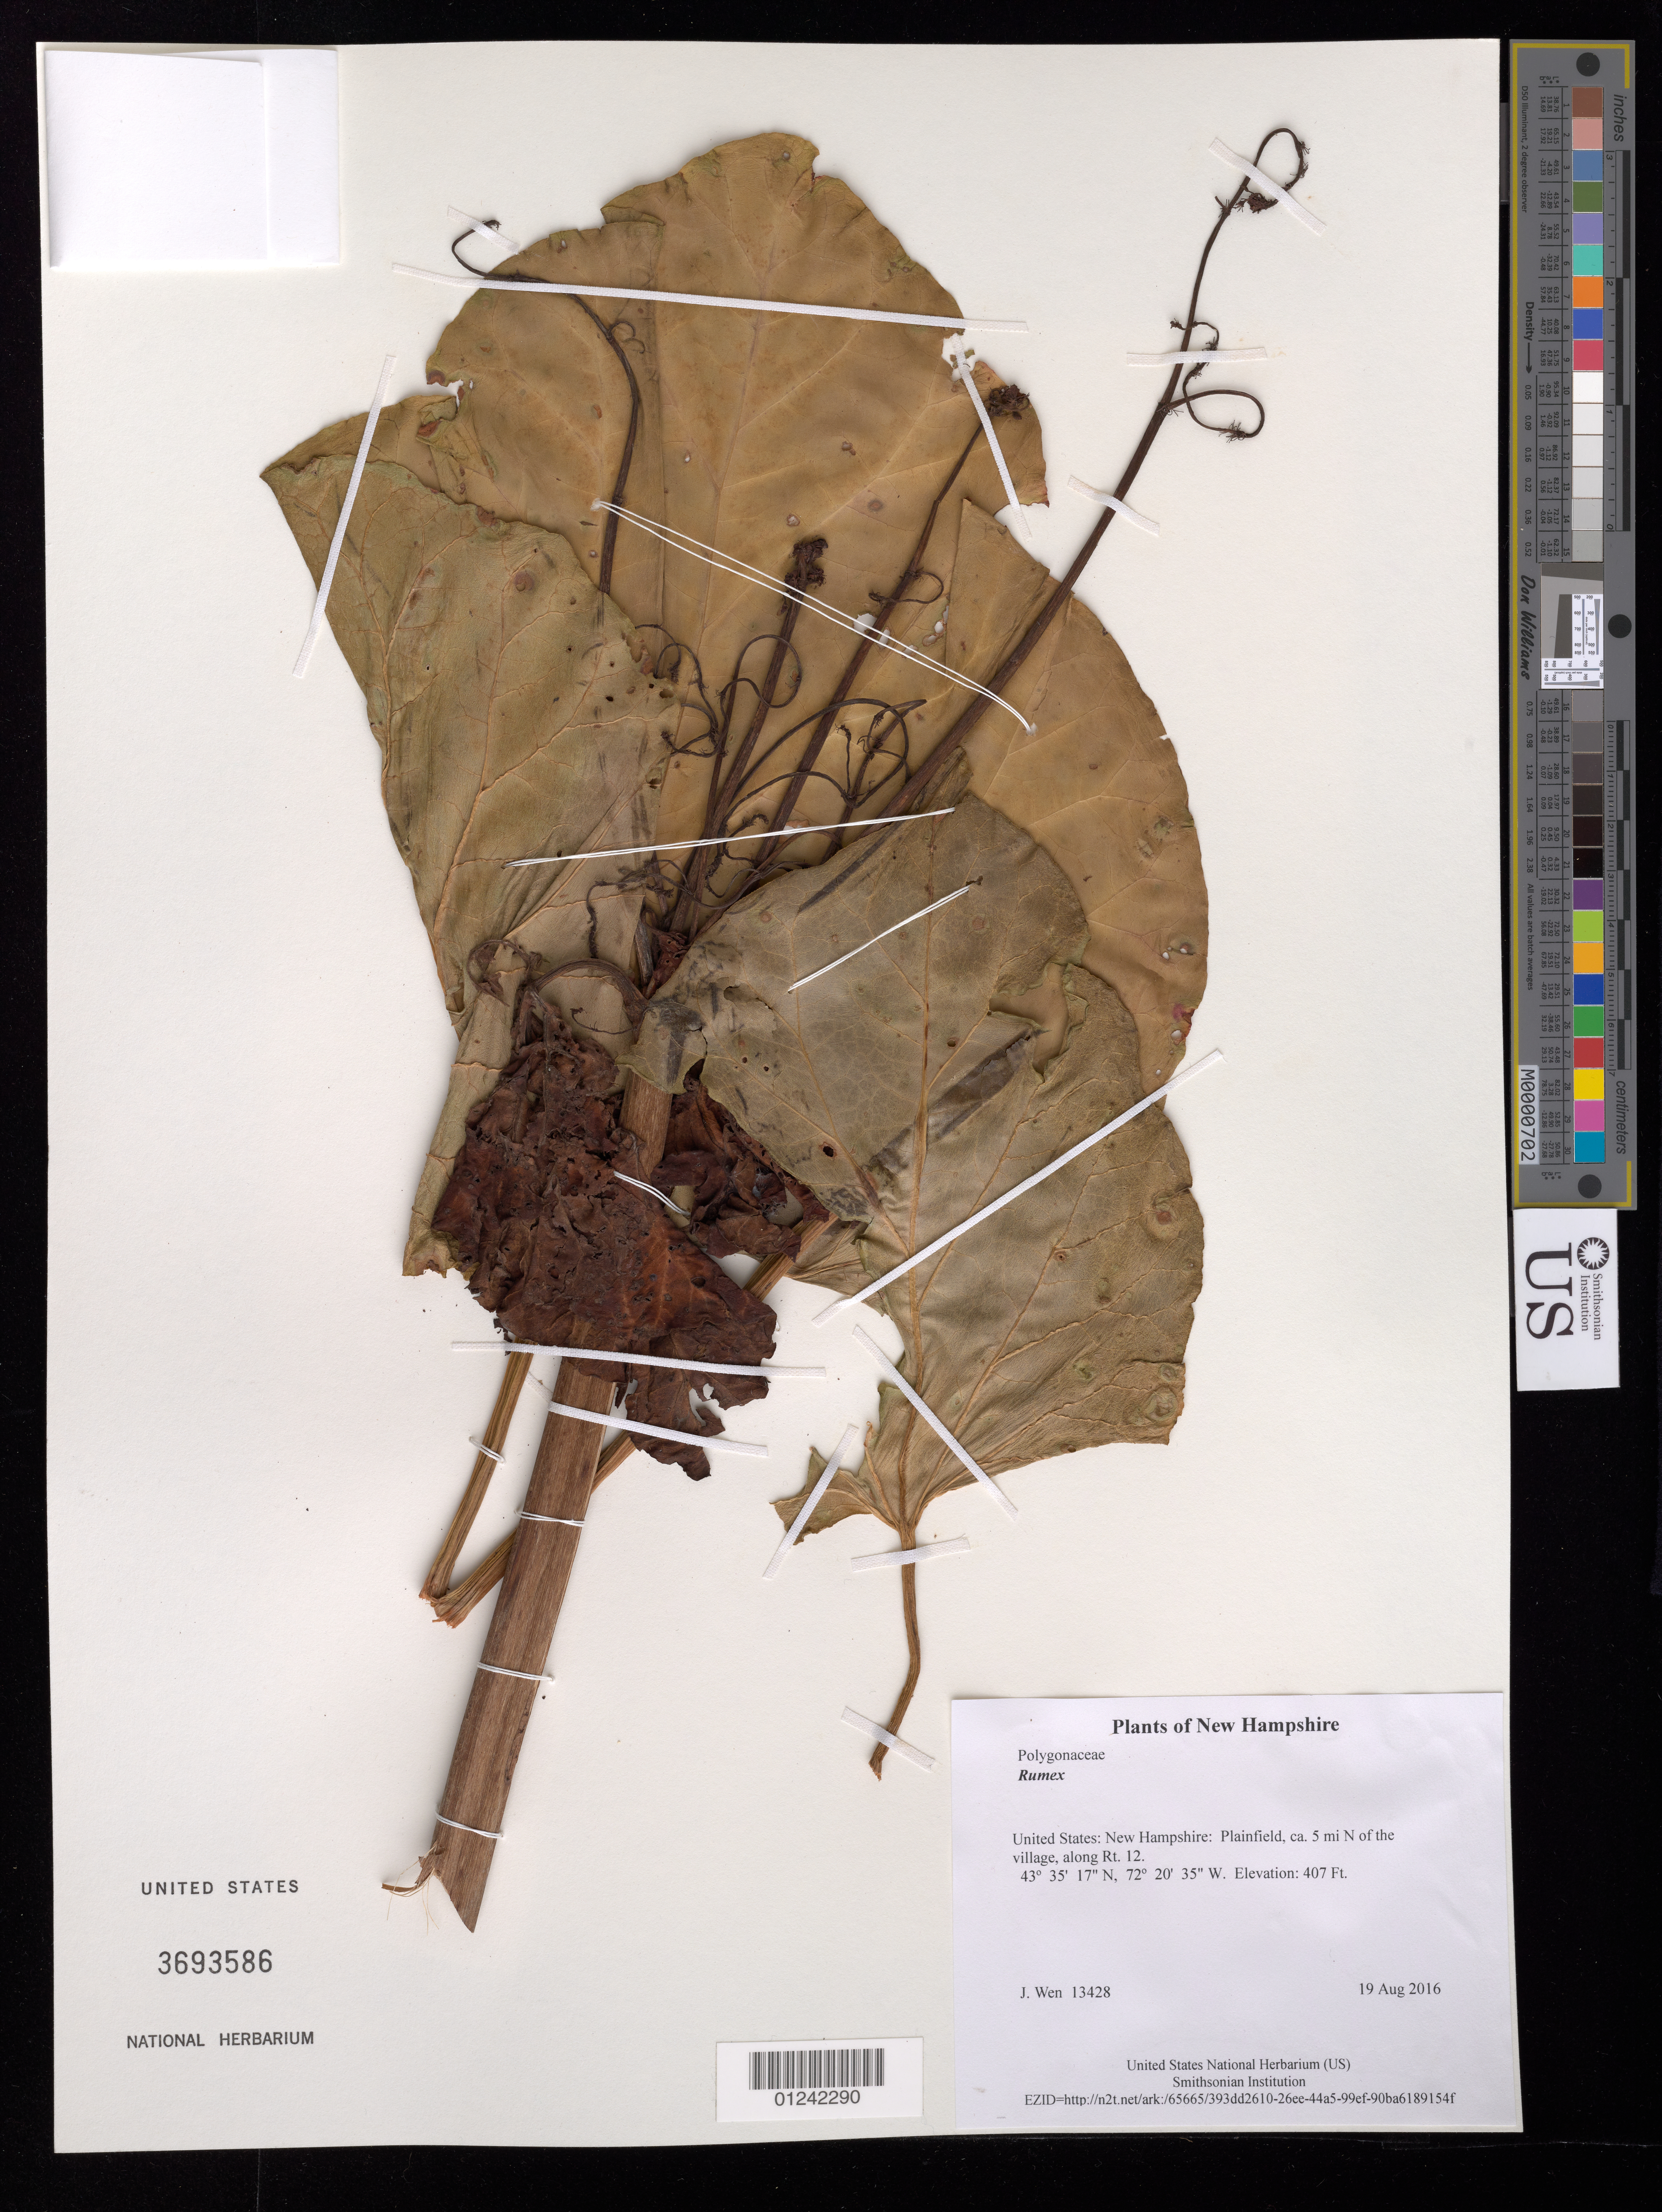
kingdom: Plantae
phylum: Tracheophyta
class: Magnoliopsida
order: Caryophyllales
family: Polygonaceae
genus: Rumex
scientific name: Rumex sp.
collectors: J. Wen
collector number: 13428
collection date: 2016-08-19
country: United States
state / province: New Hampshire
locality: Plainfield, ca. 5 mi N of the village, along Rt. 12.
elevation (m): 124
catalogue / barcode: US 3693586